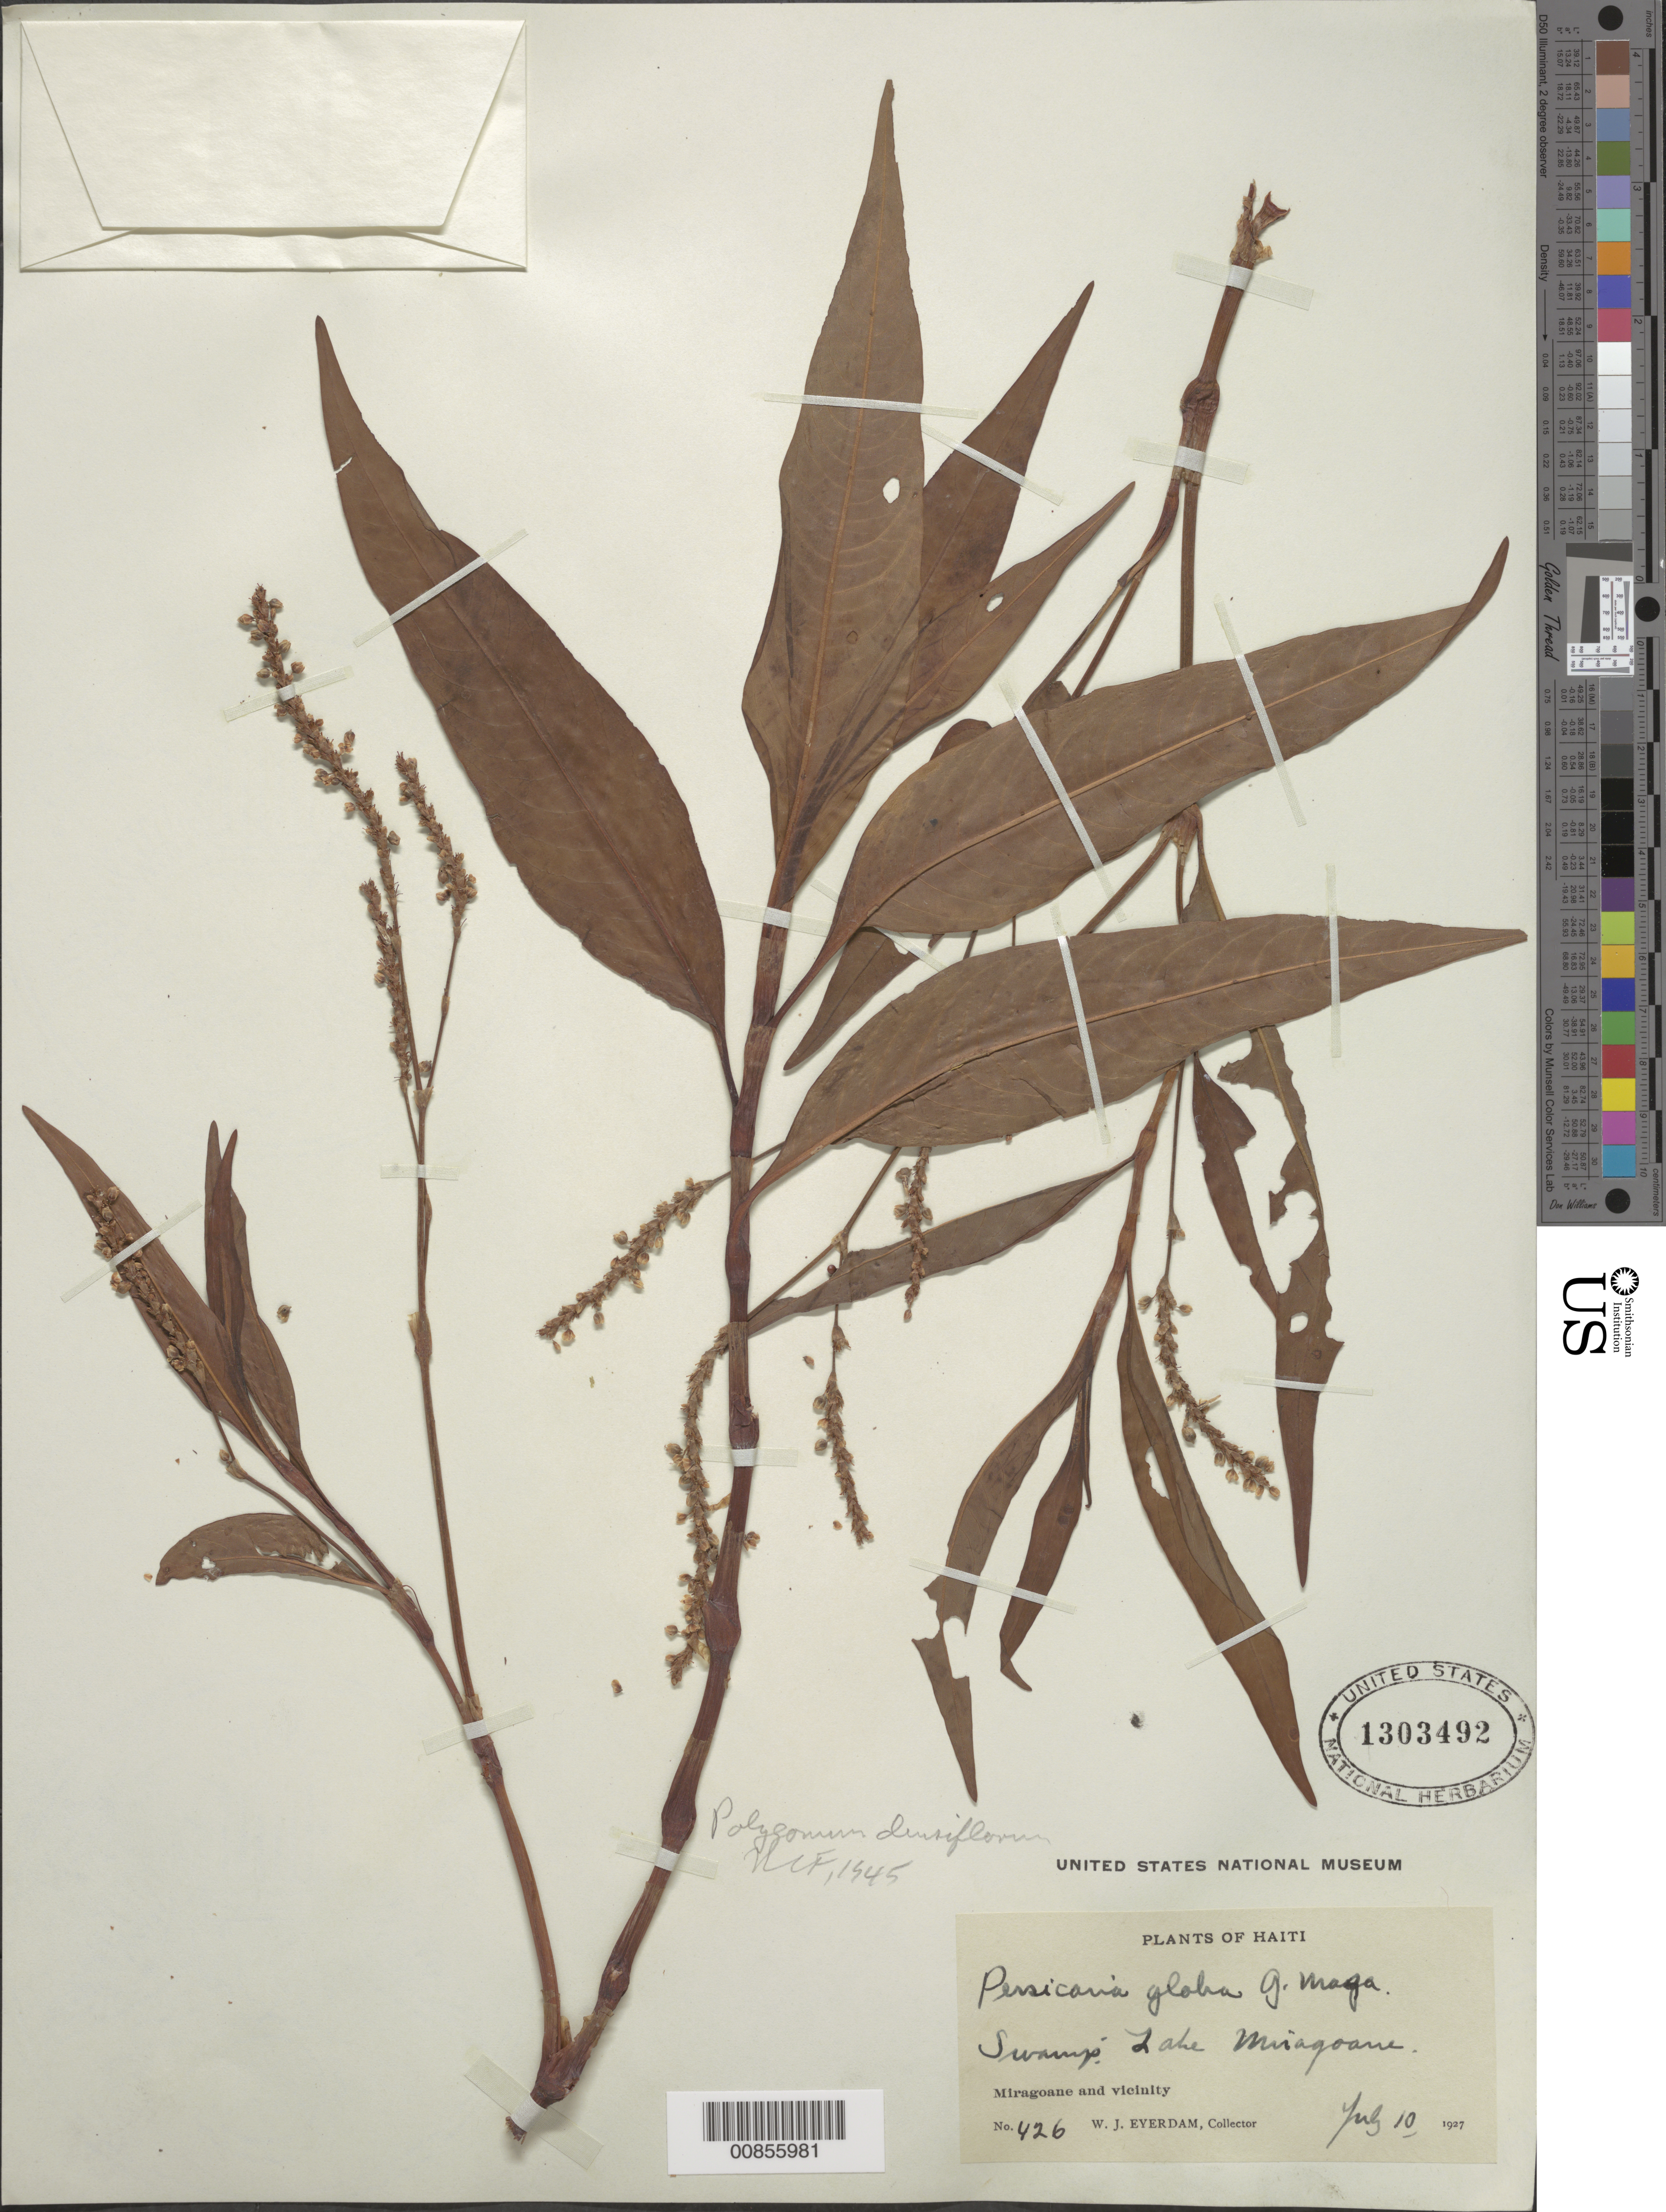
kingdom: Plantae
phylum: Tracheophyta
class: Magnoliopsida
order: Caryophyllales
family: Polygonaceae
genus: Polygonum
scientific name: Polygonum sp.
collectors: W. J. Eyerdam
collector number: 426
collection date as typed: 10 Jul 1927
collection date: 1927-07-10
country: Haiti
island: Hispaniola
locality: Miragoane and vicinity. Lake Miragoane.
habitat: Swamp.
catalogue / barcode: US 1303492